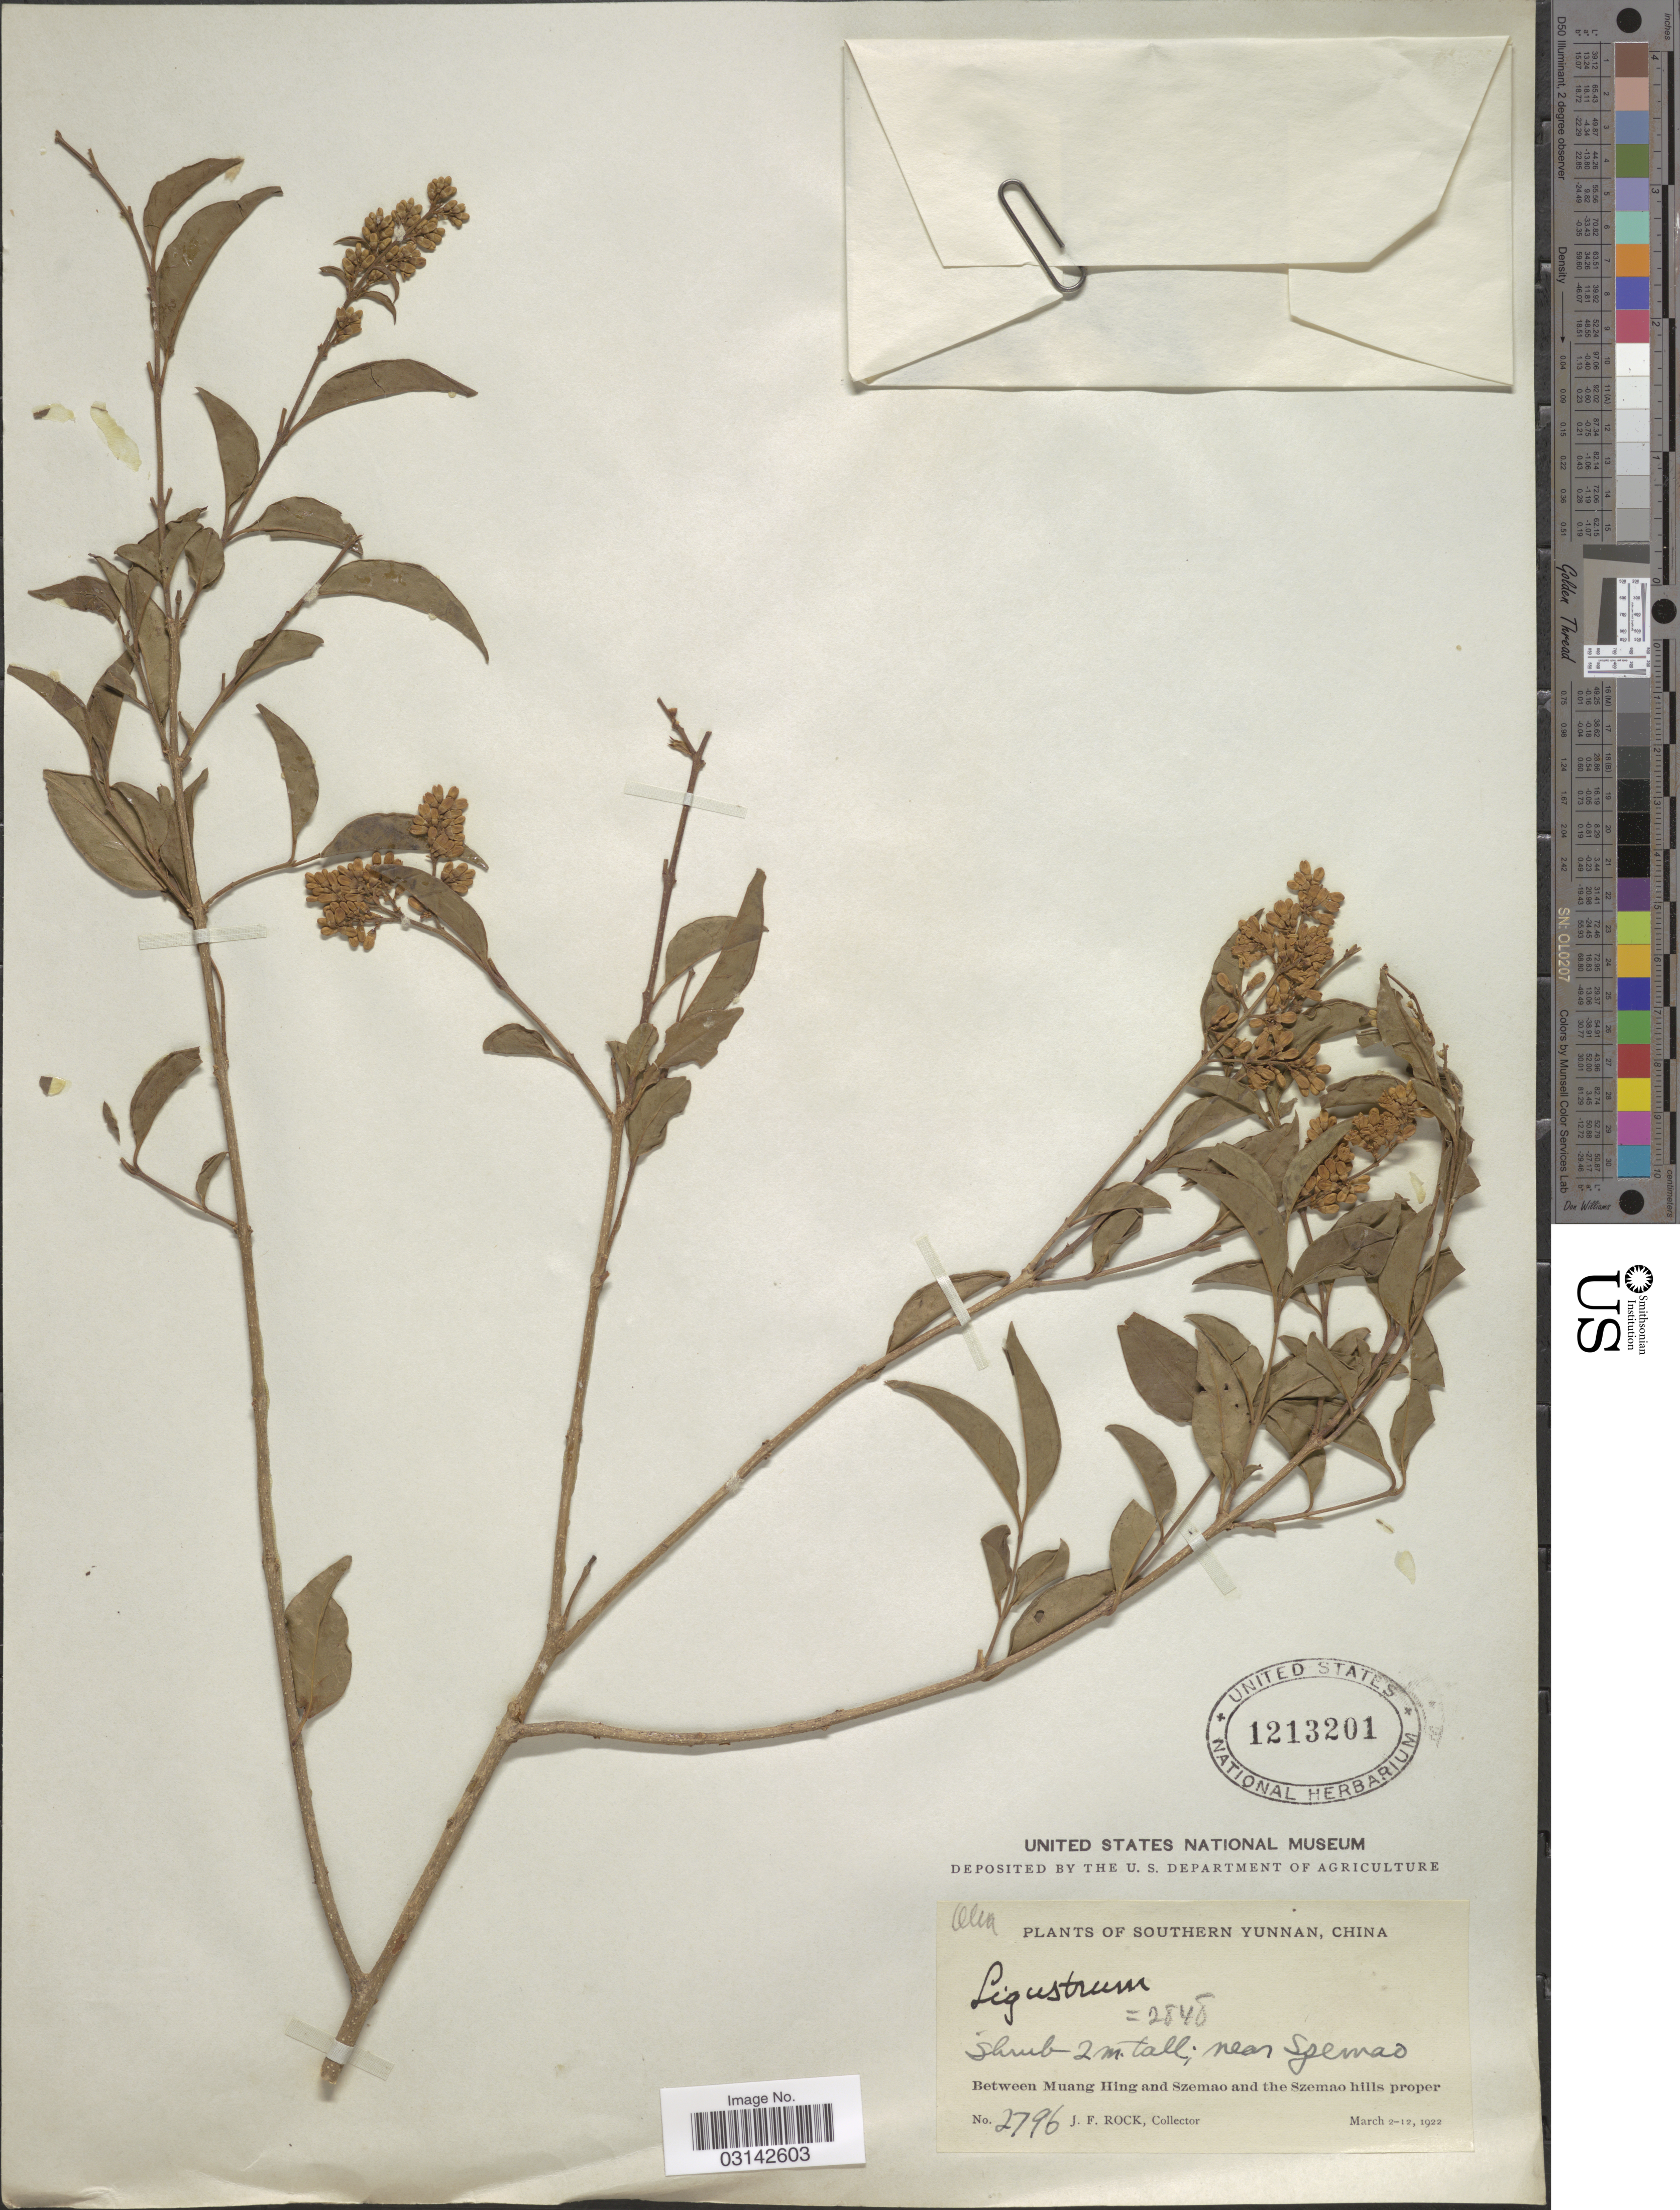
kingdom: Plantae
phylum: Tracheophyta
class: Magnoliopsida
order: Lamiales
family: Oleaceae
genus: Ligustrum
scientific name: Ligustrum sp.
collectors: J. Rock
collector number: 2796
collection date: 1922-03-02/1922-03-12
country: China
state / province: Yunnan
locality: Southern Yunnan, Near Szemao, Between Muang Hing and Szemao and the Szemao hills proper.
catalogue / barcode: US 1213201